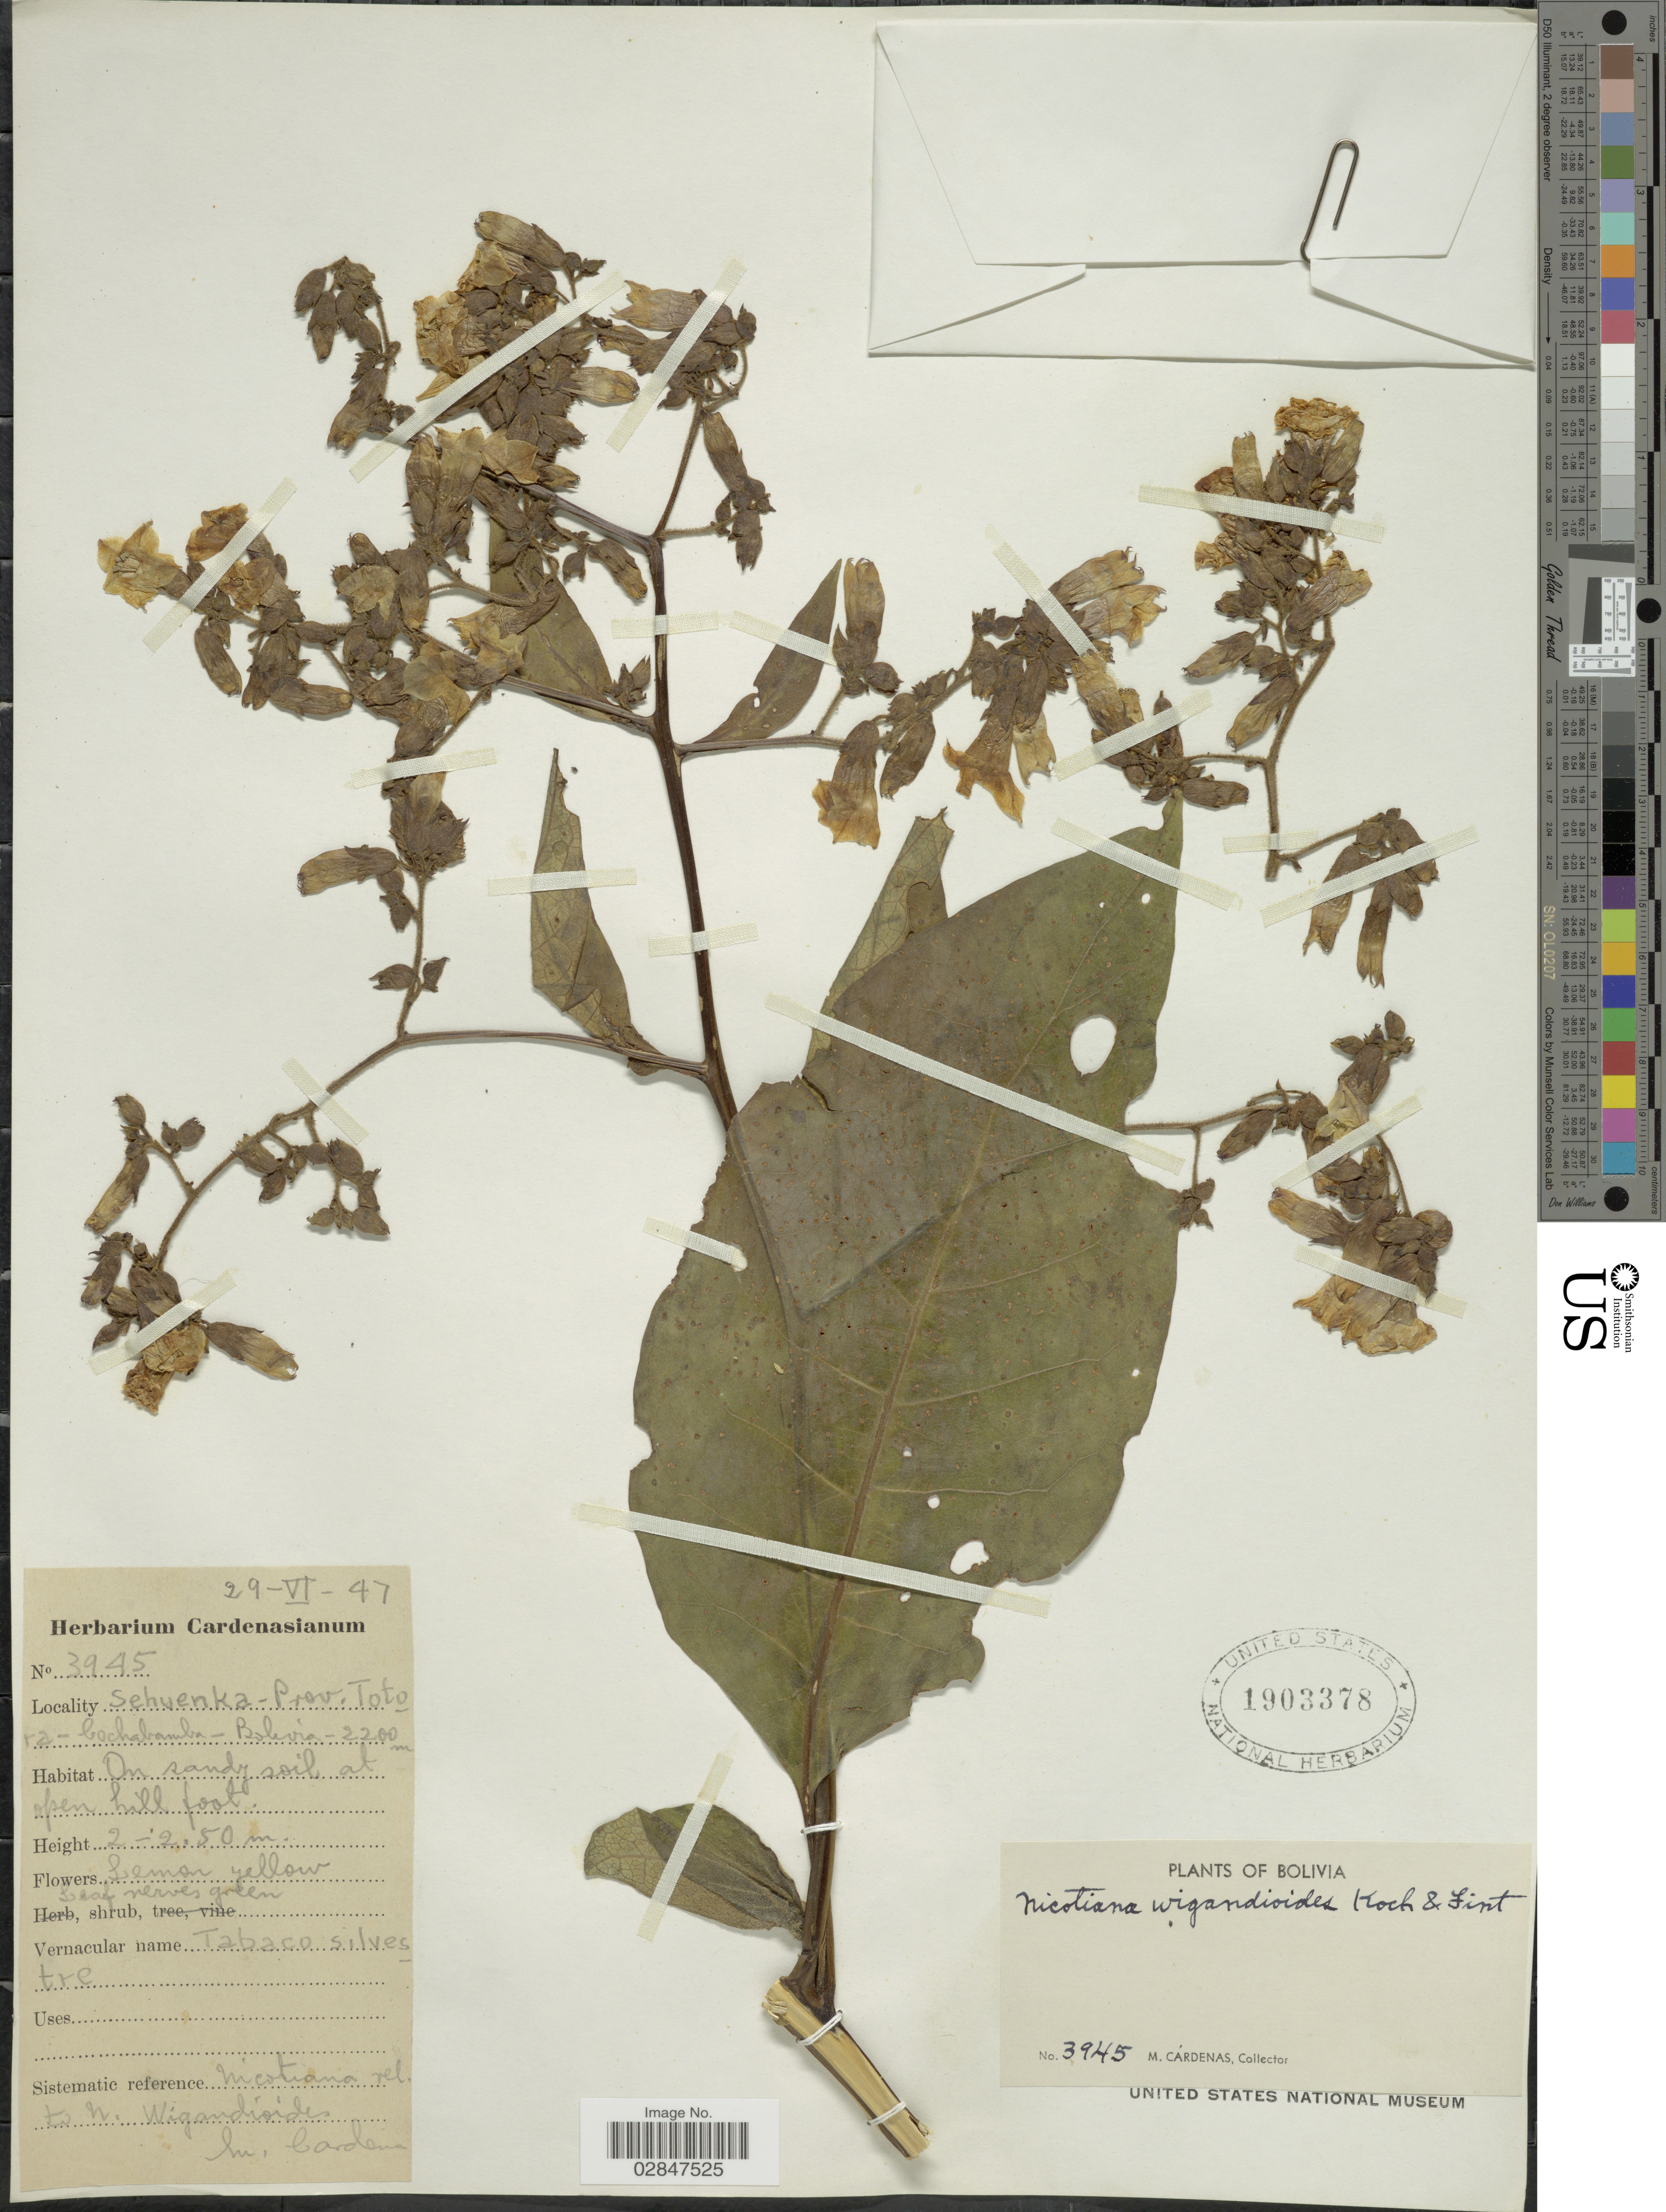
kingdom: Plantae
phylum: Tracheophyta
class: Magnoliopsida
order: Solanales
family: Solanaceae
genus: Nicotiana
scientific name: Nicotiana wigandioides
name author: K. Koch & Fintelm.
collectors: M. Cárdenas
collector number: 3945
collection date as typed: Transcribed d/m/y: 29/6/47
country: Bolivia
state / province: Cochabamba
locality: Sehuenka - Prov. Totora, Cochabamba.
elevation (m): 2200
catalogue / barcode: US 1903378